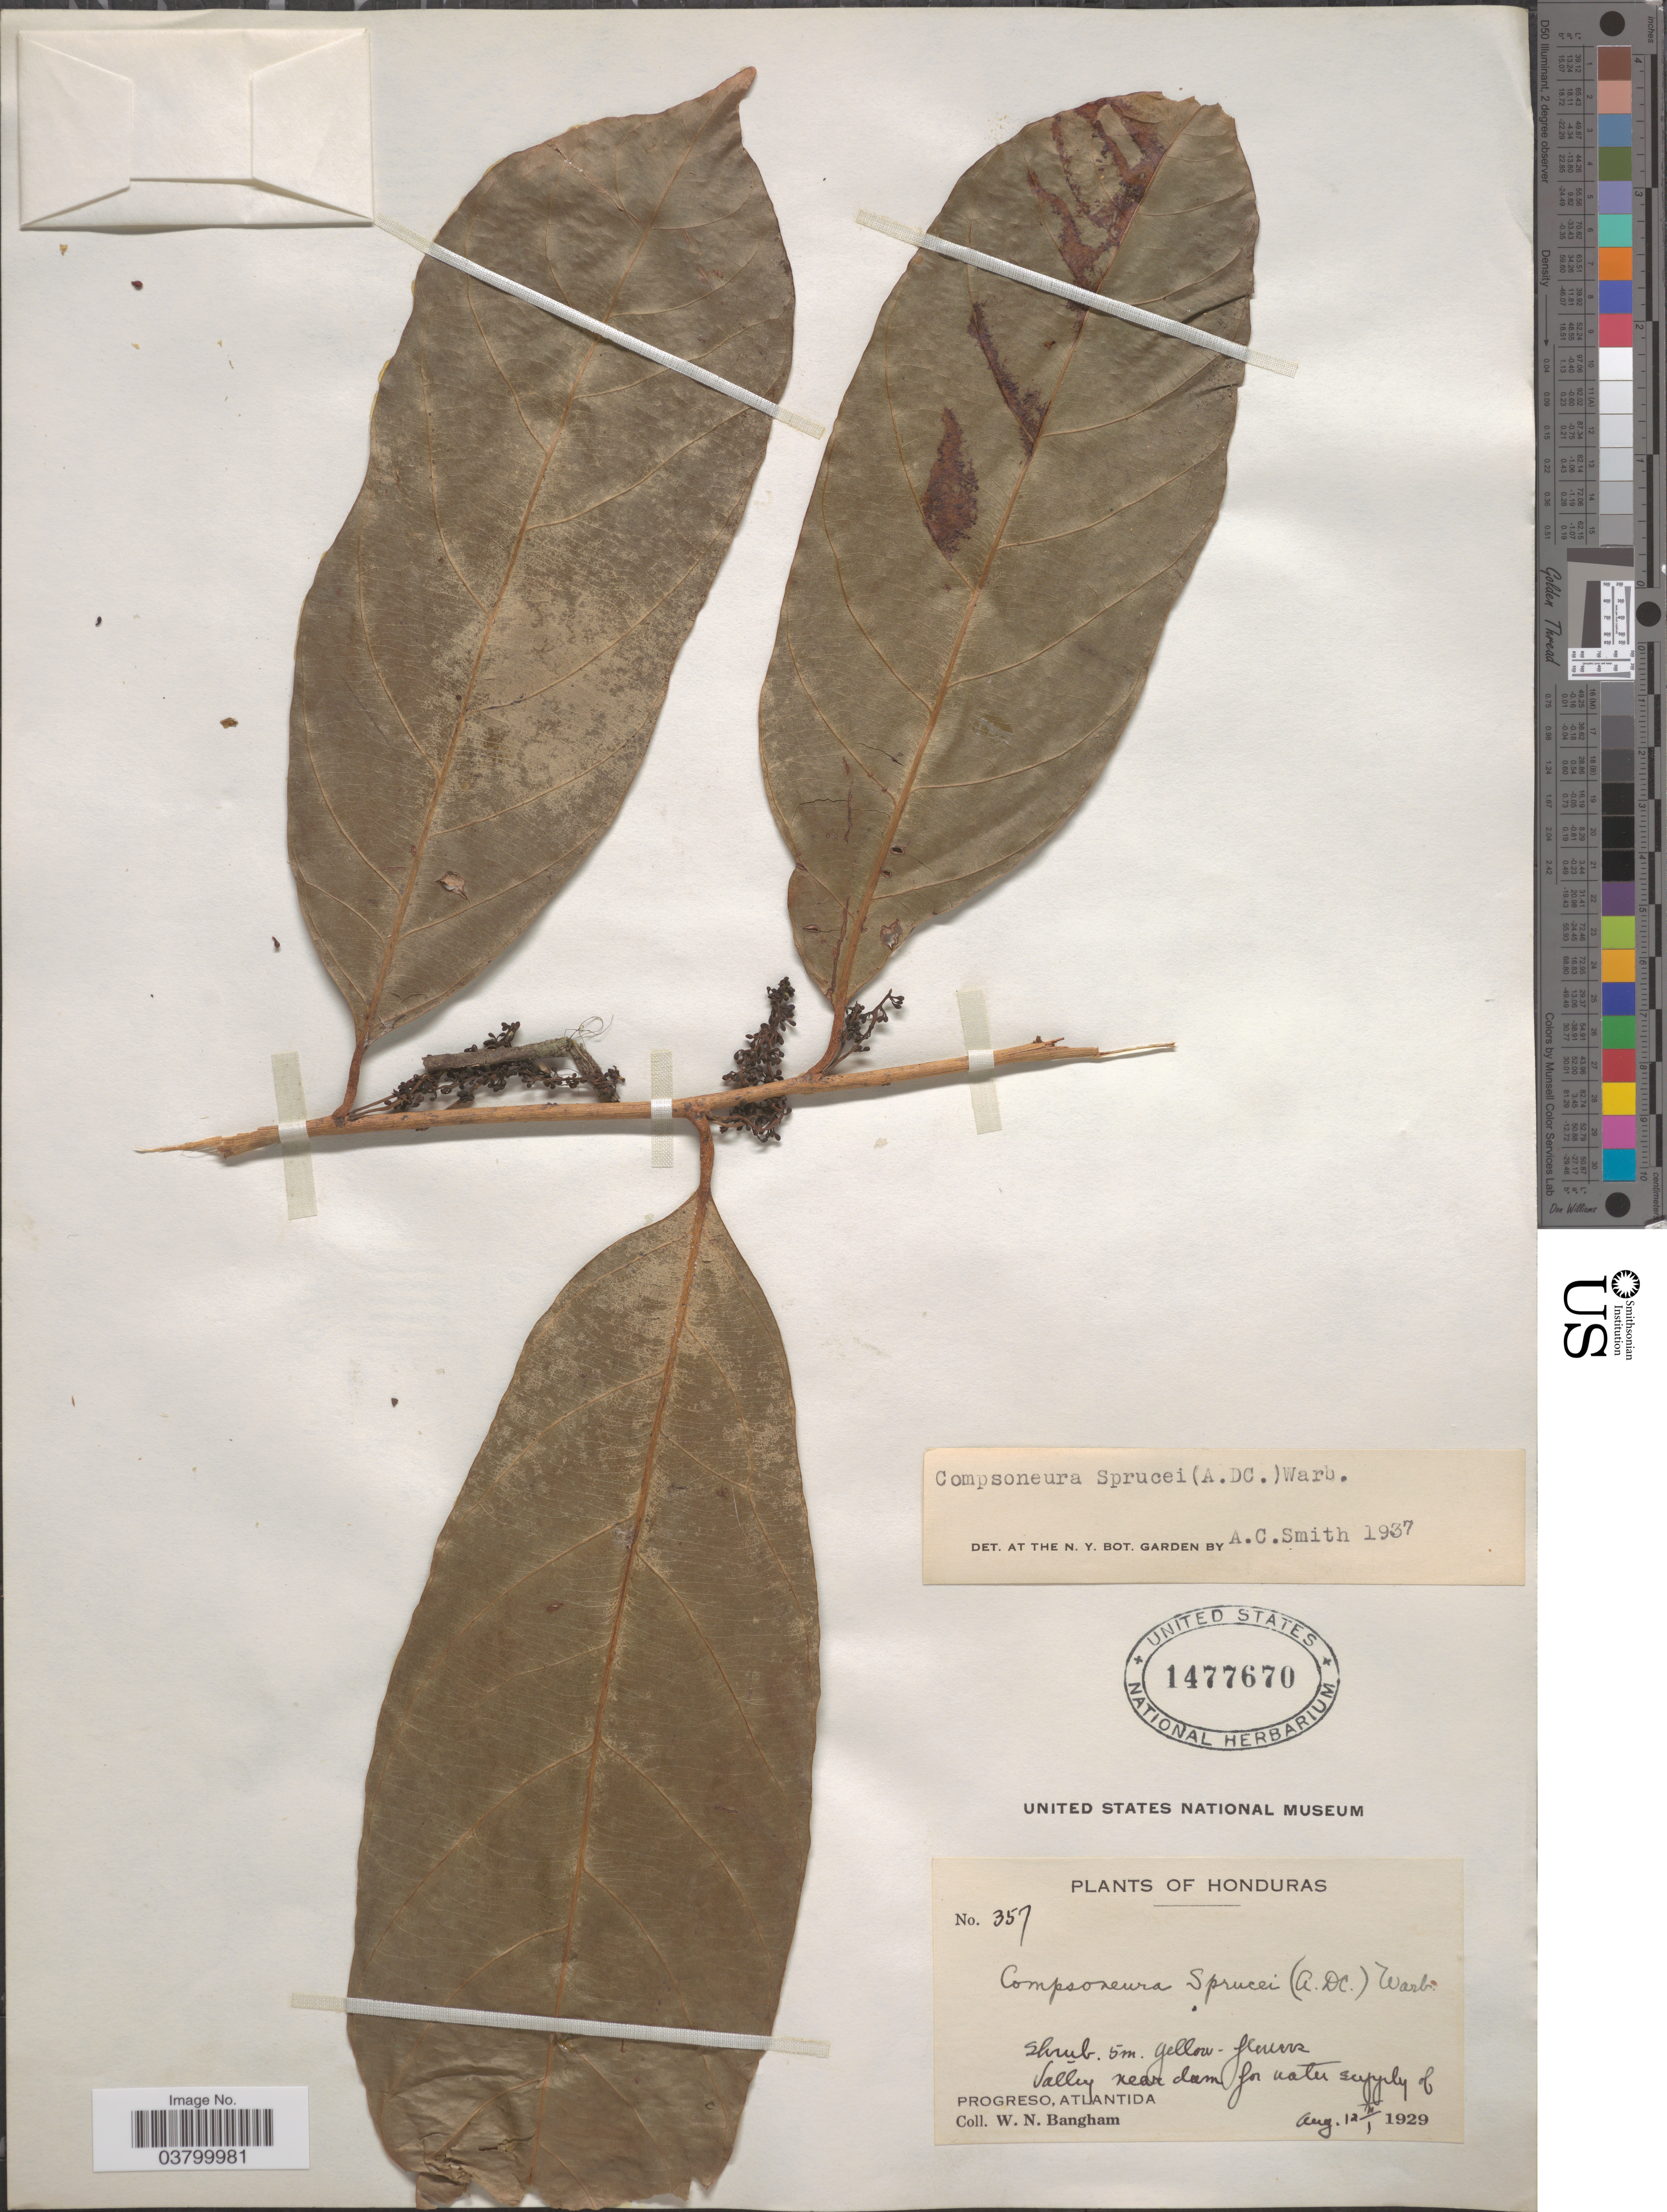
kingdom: Plantae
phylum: Tracheophyta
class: Magnoliopsida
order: Magnoliales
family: Myristicaceae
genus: Compsoneura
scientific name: Compsoneura sprucei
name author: (A. DC.) Warb.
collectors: W. Bangham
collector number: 357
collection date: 1929-08-12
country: Honduras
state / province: Atlantida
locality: Valley near dam for water supply of Progreso.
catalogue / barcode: US 1477670